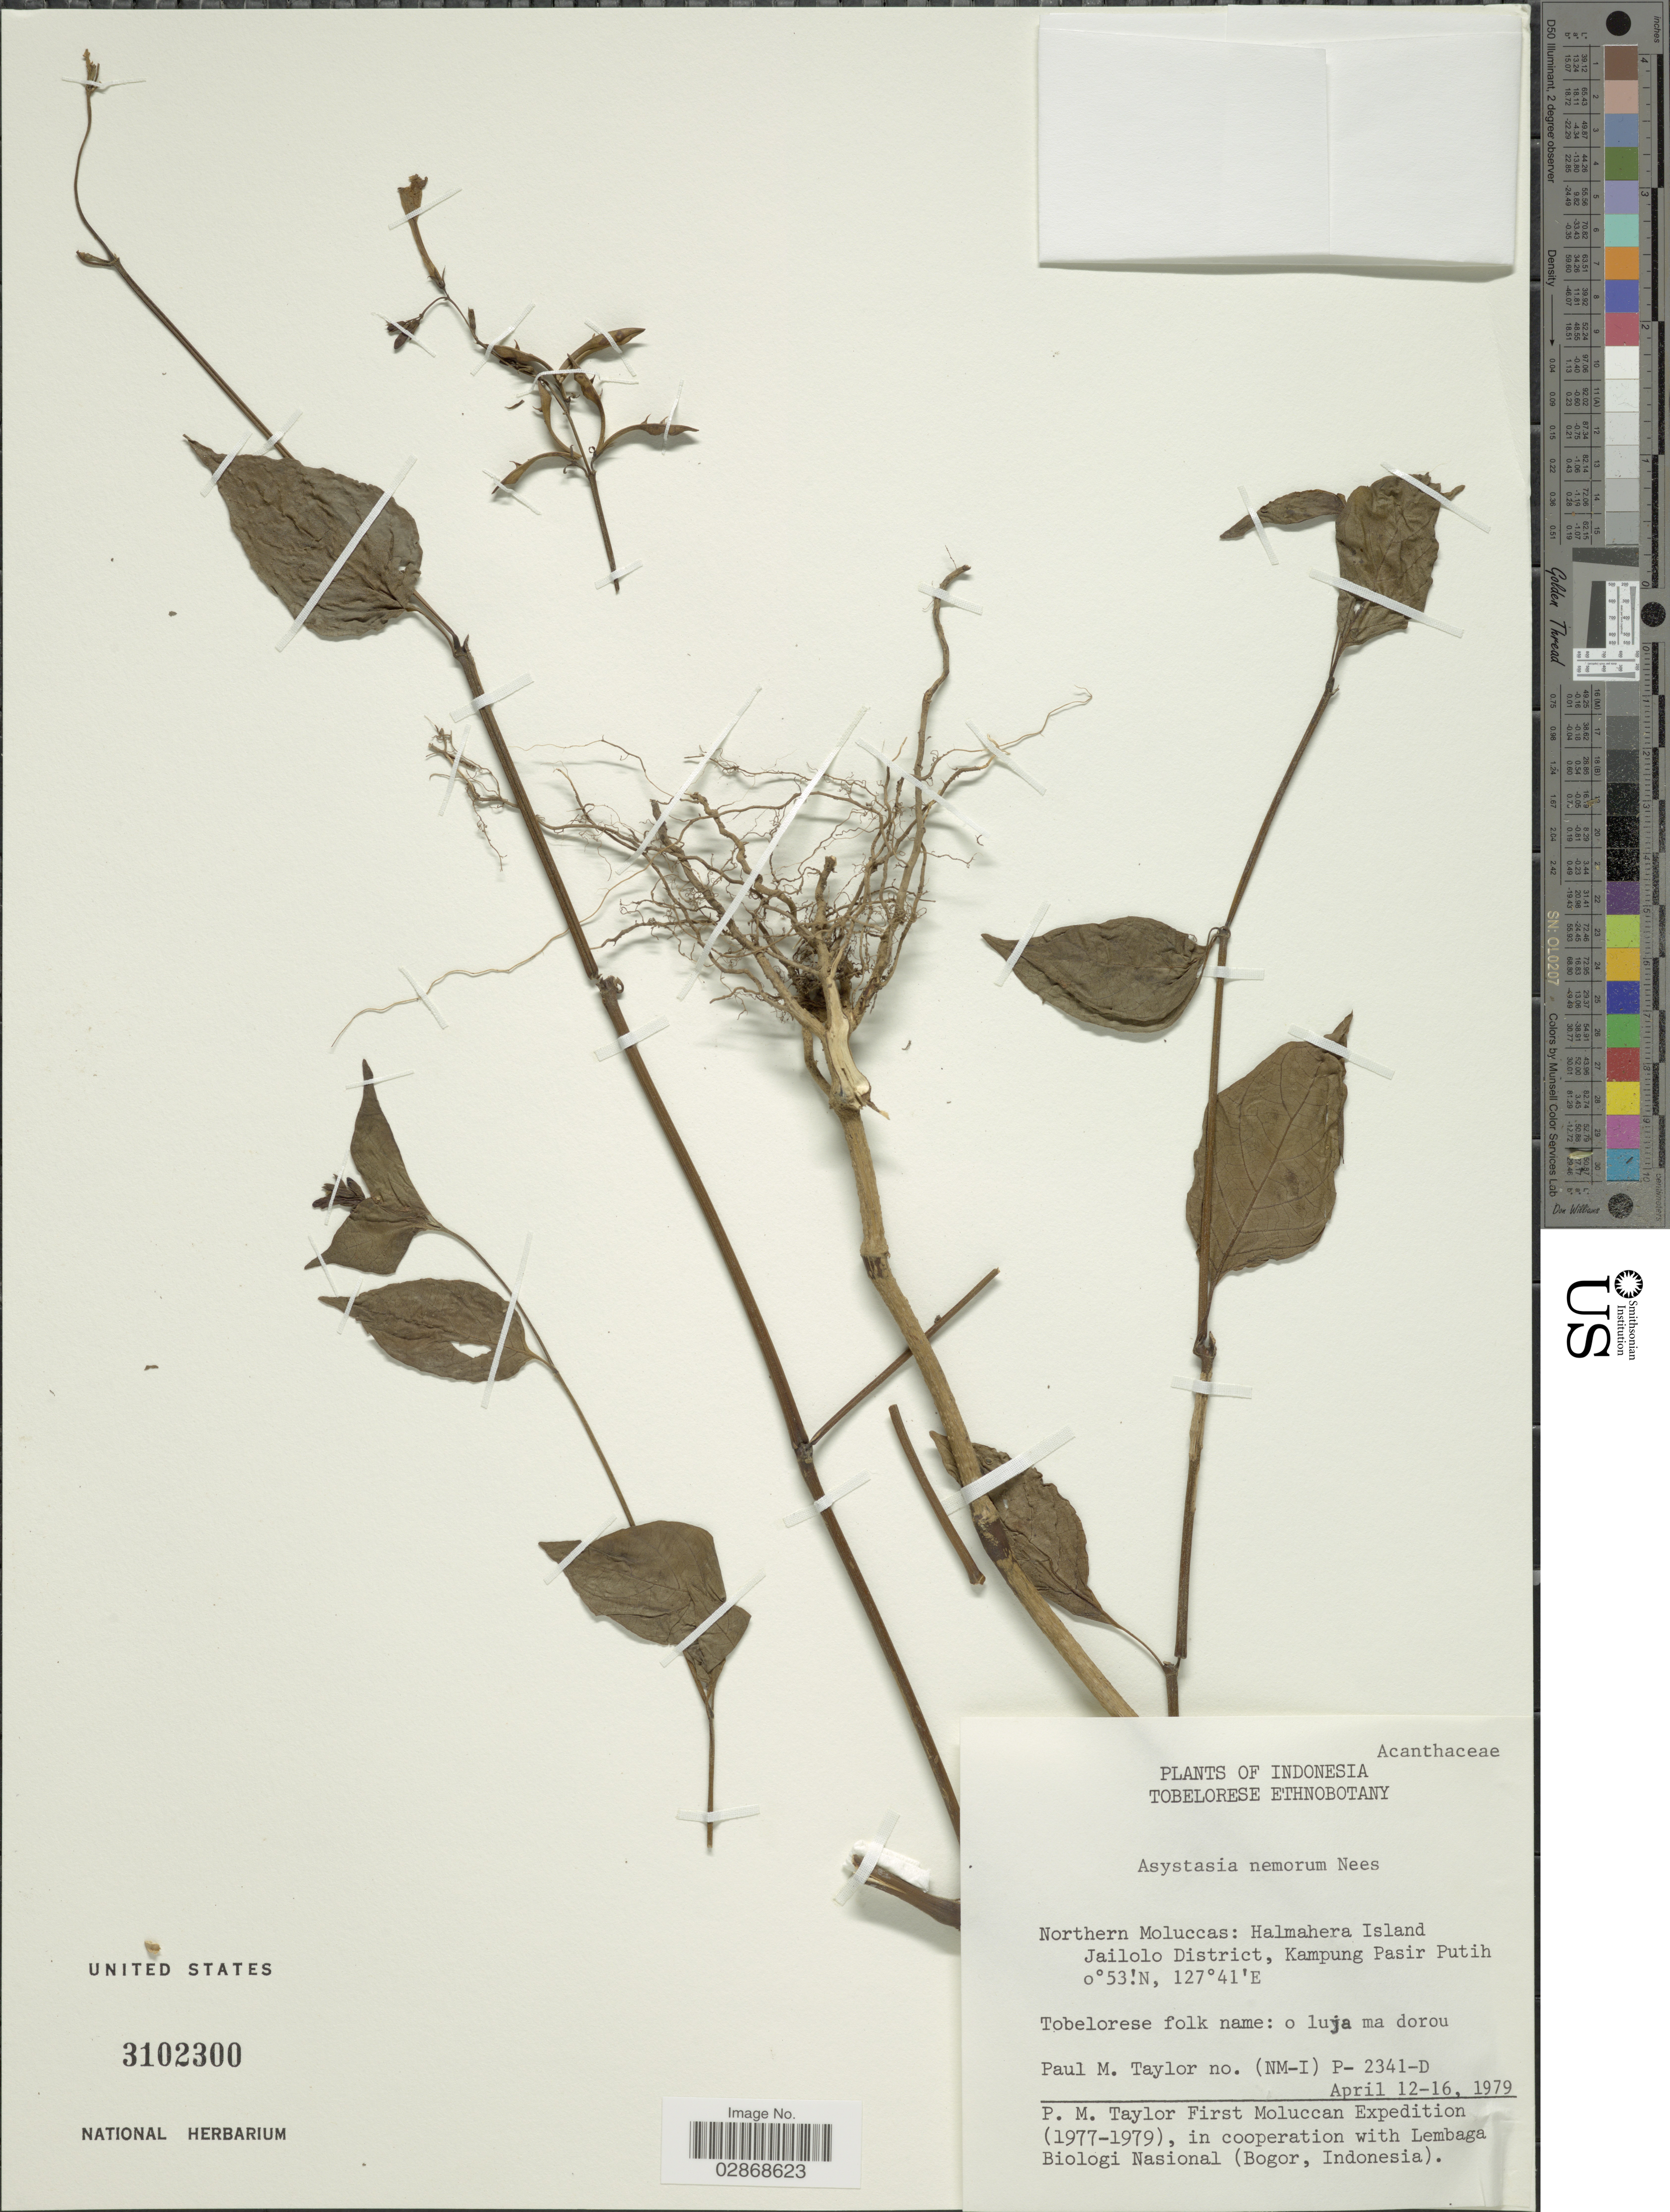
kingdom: Plantae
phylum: Tracheophyta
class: Magnoliopsida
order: Lamiales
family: Acanthaceae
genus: Asystasia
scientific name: Asystasia nemorum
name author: Nees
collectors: P. M. Taylor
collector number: (NM-I) P- 2341-D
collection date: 1979-04-12/1979-04-16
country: Indonesia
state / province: Maluku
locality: Northern Moluccas: Halmahera Island. Jailolo District, Kampung Pasir Putih.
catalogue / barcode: US 3102300